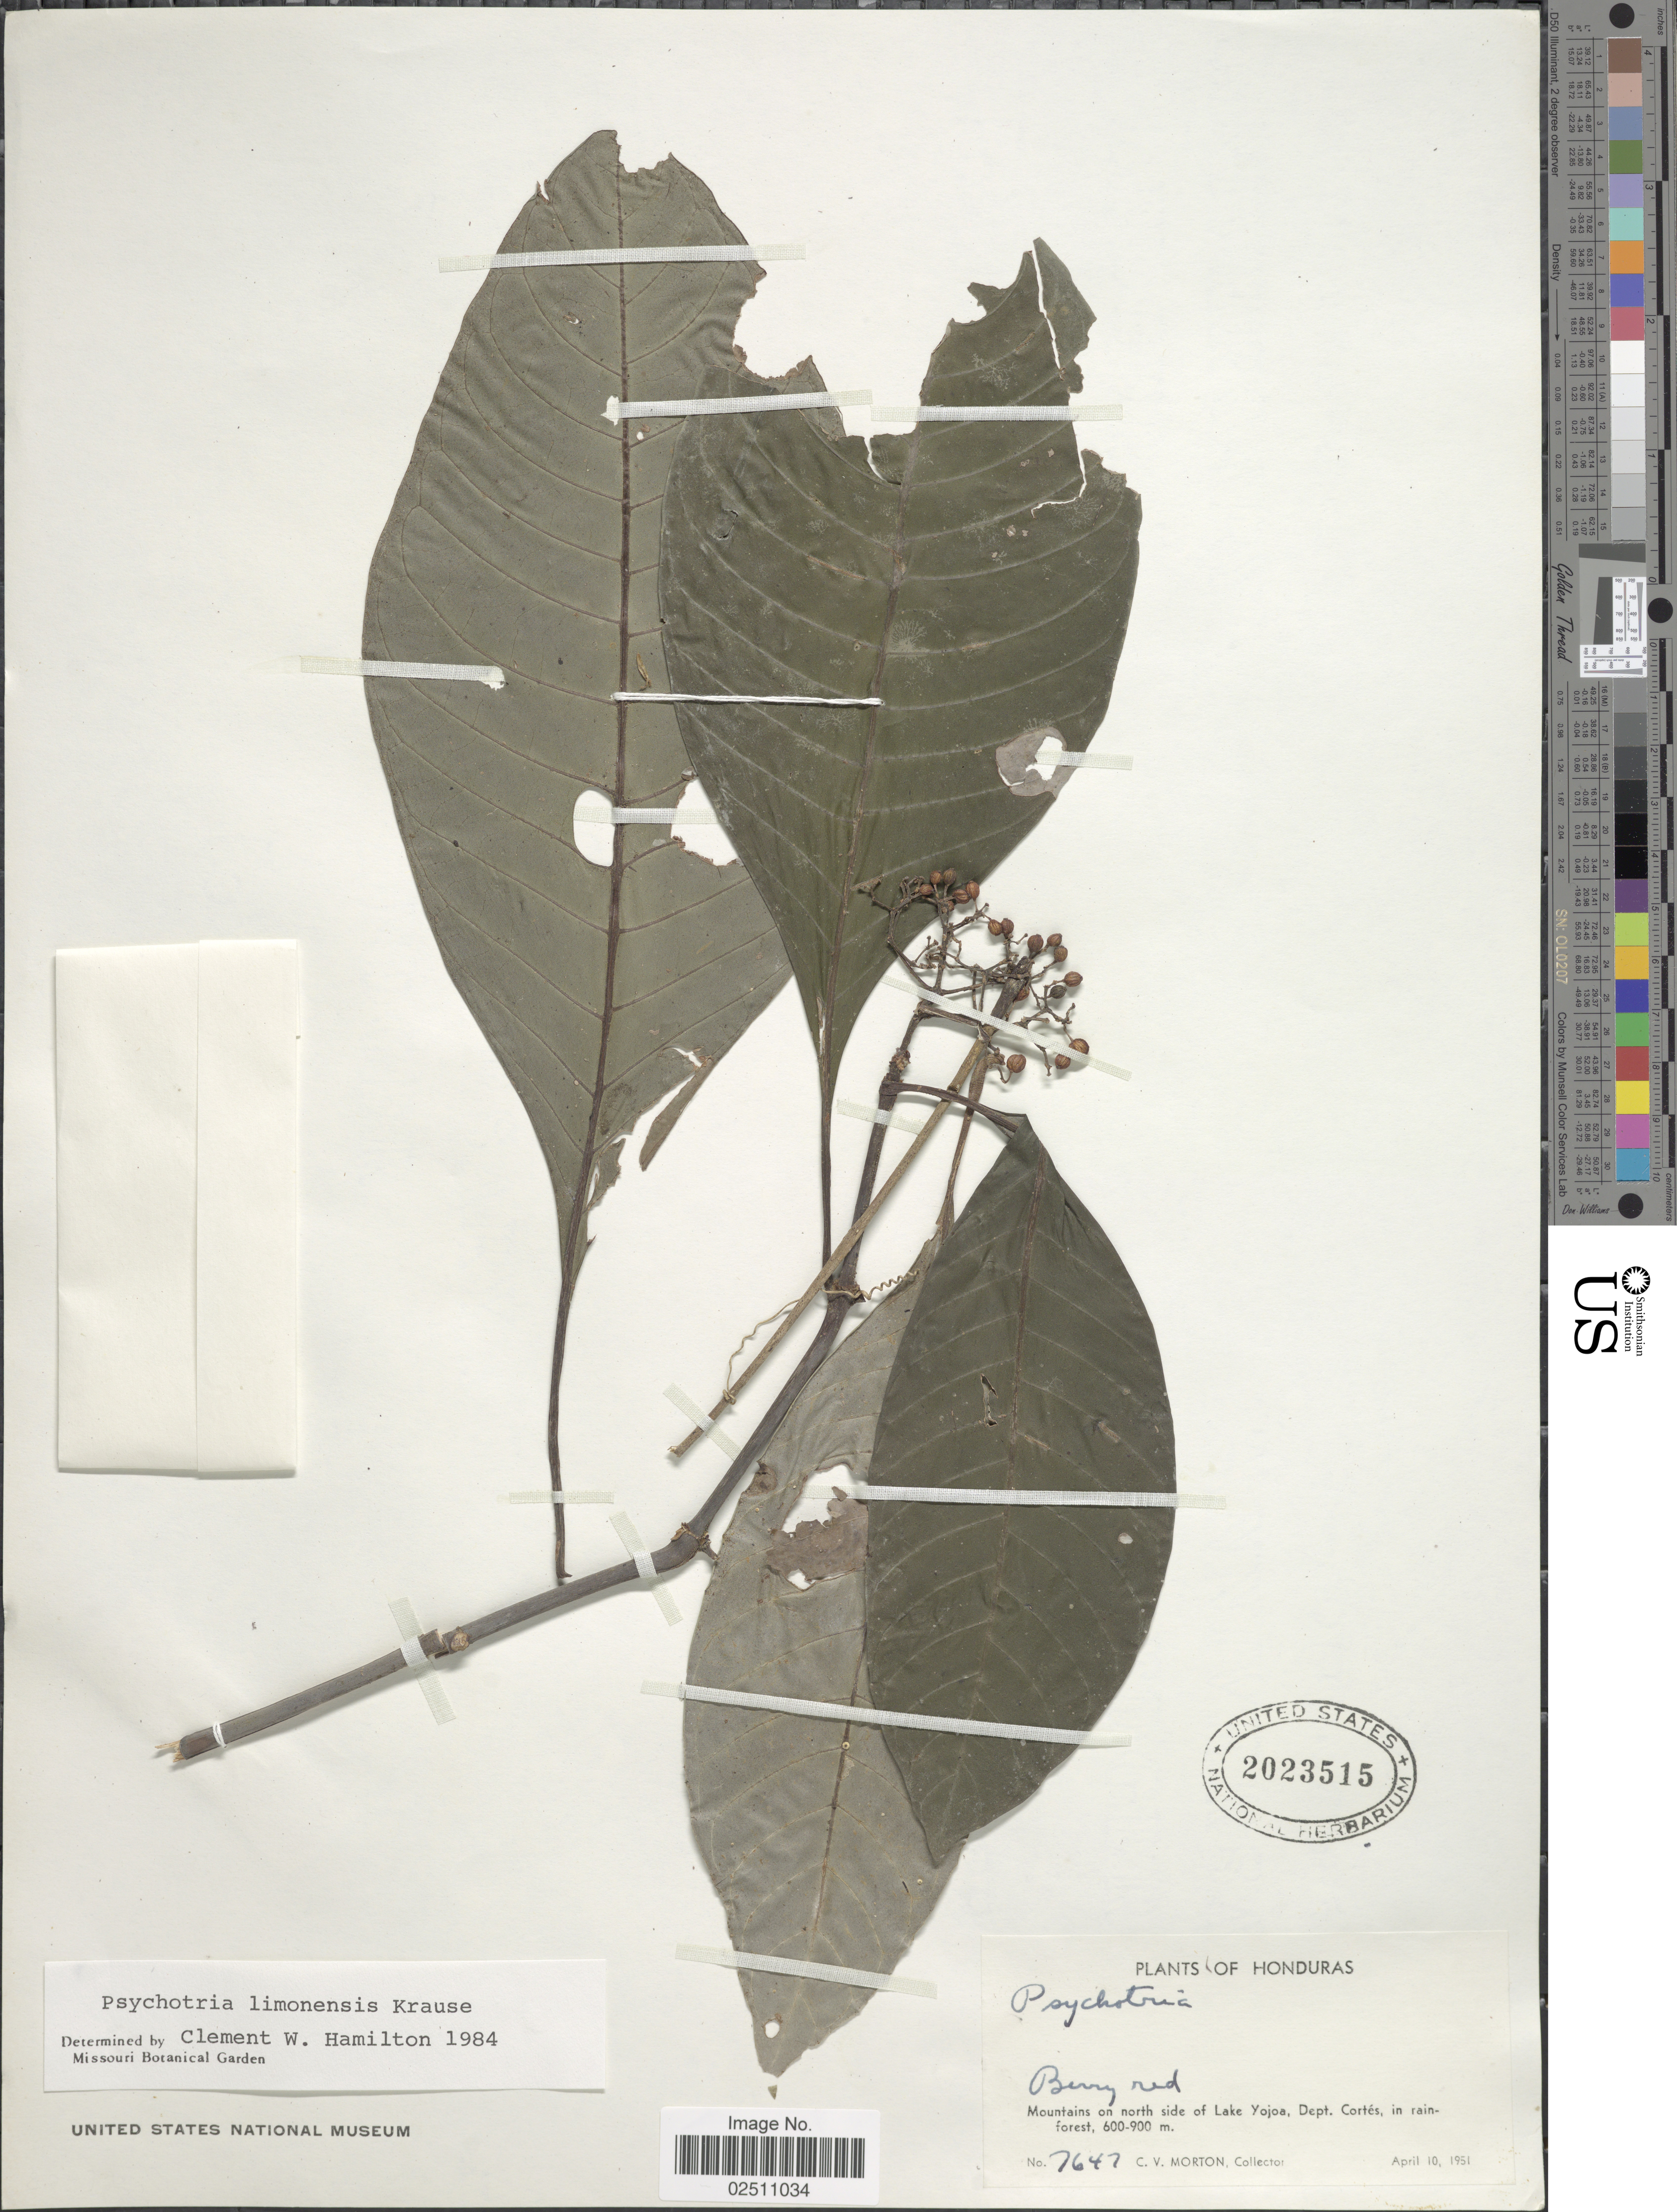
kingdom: Plantae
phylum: Tracheophyta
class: Magnoliopsida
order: Gentianales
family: Rubiaceae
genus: Psychotria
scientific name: Psychotria limonensis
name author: K. Krause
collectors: C. V. Morton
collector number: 7647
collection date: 1951-04-10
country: Honduras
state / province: Cortés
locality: Mountains on north side of Lake Yojoa, in rainforest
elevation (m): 600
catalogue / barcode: US 2023515